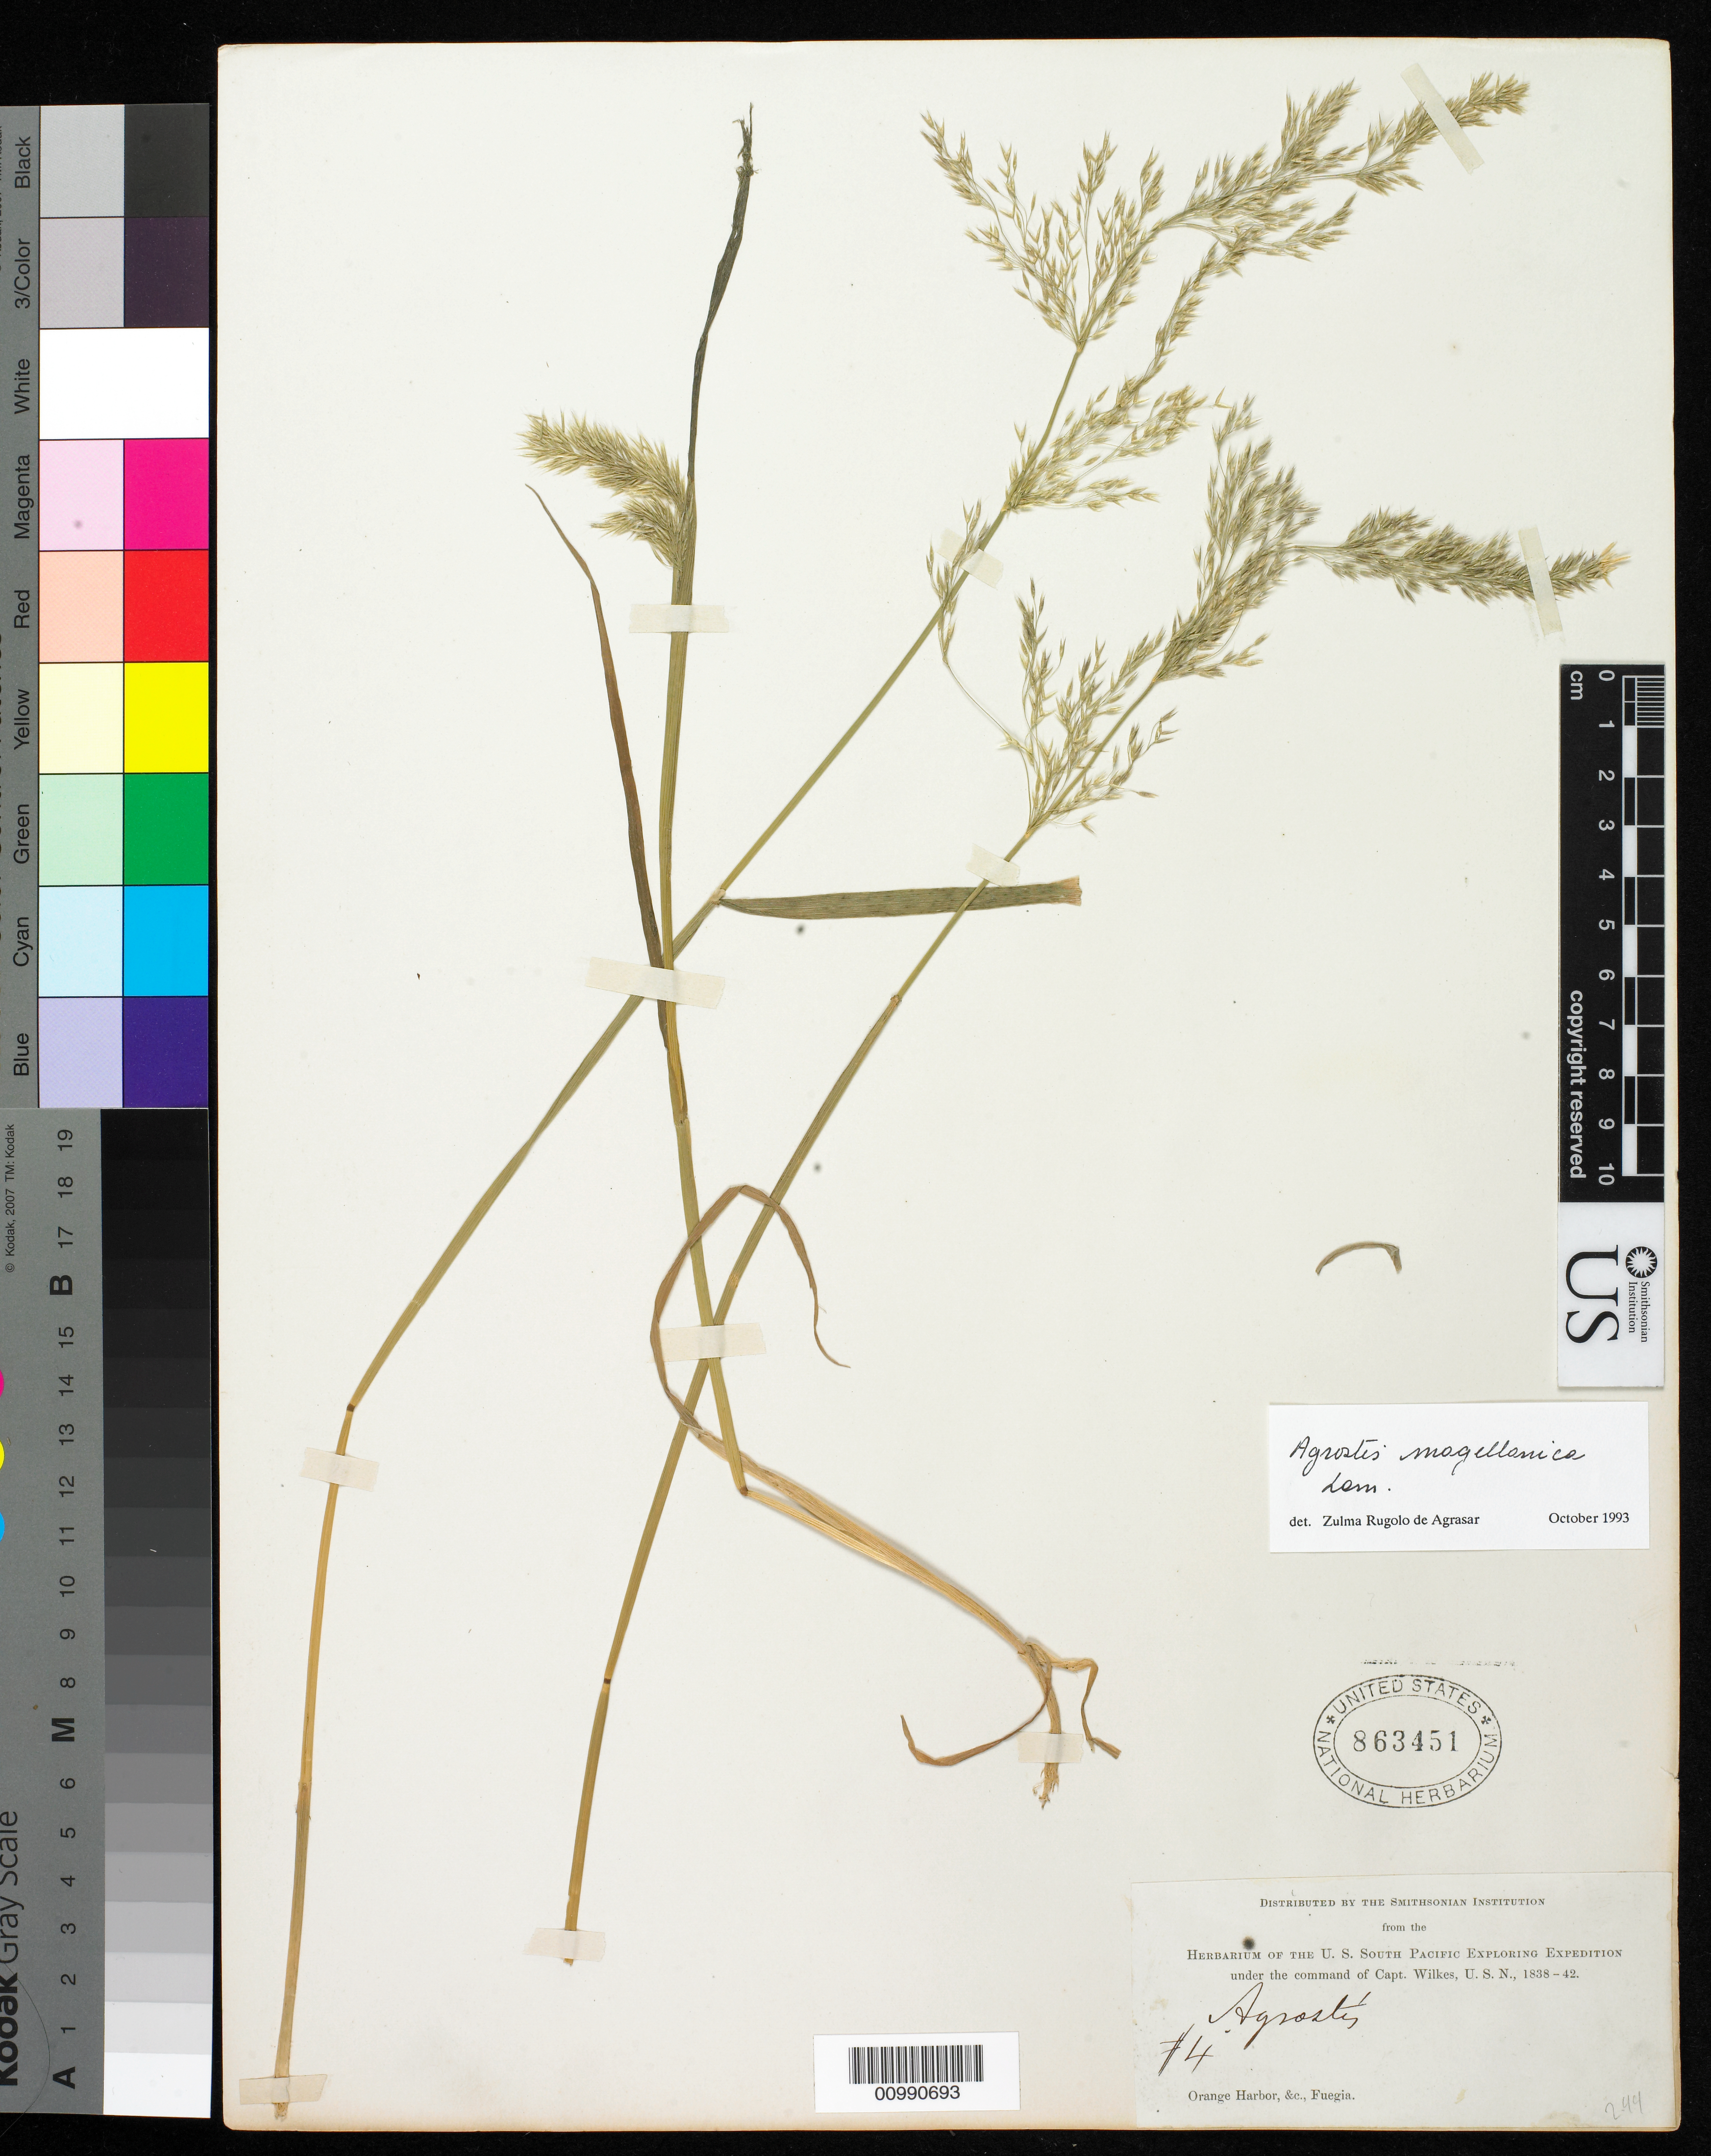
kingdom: Plantae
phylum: Tracheophyta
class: Liliopsida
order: Poales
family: Poaceae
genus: Agrostis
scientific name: Agrostis magellanica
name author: Lam.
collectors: Wilkes Explor. Exped.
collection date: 1838/1842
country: Argentina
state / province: Tierra del Fuego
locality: Orange Harbor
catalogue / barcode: US 863451